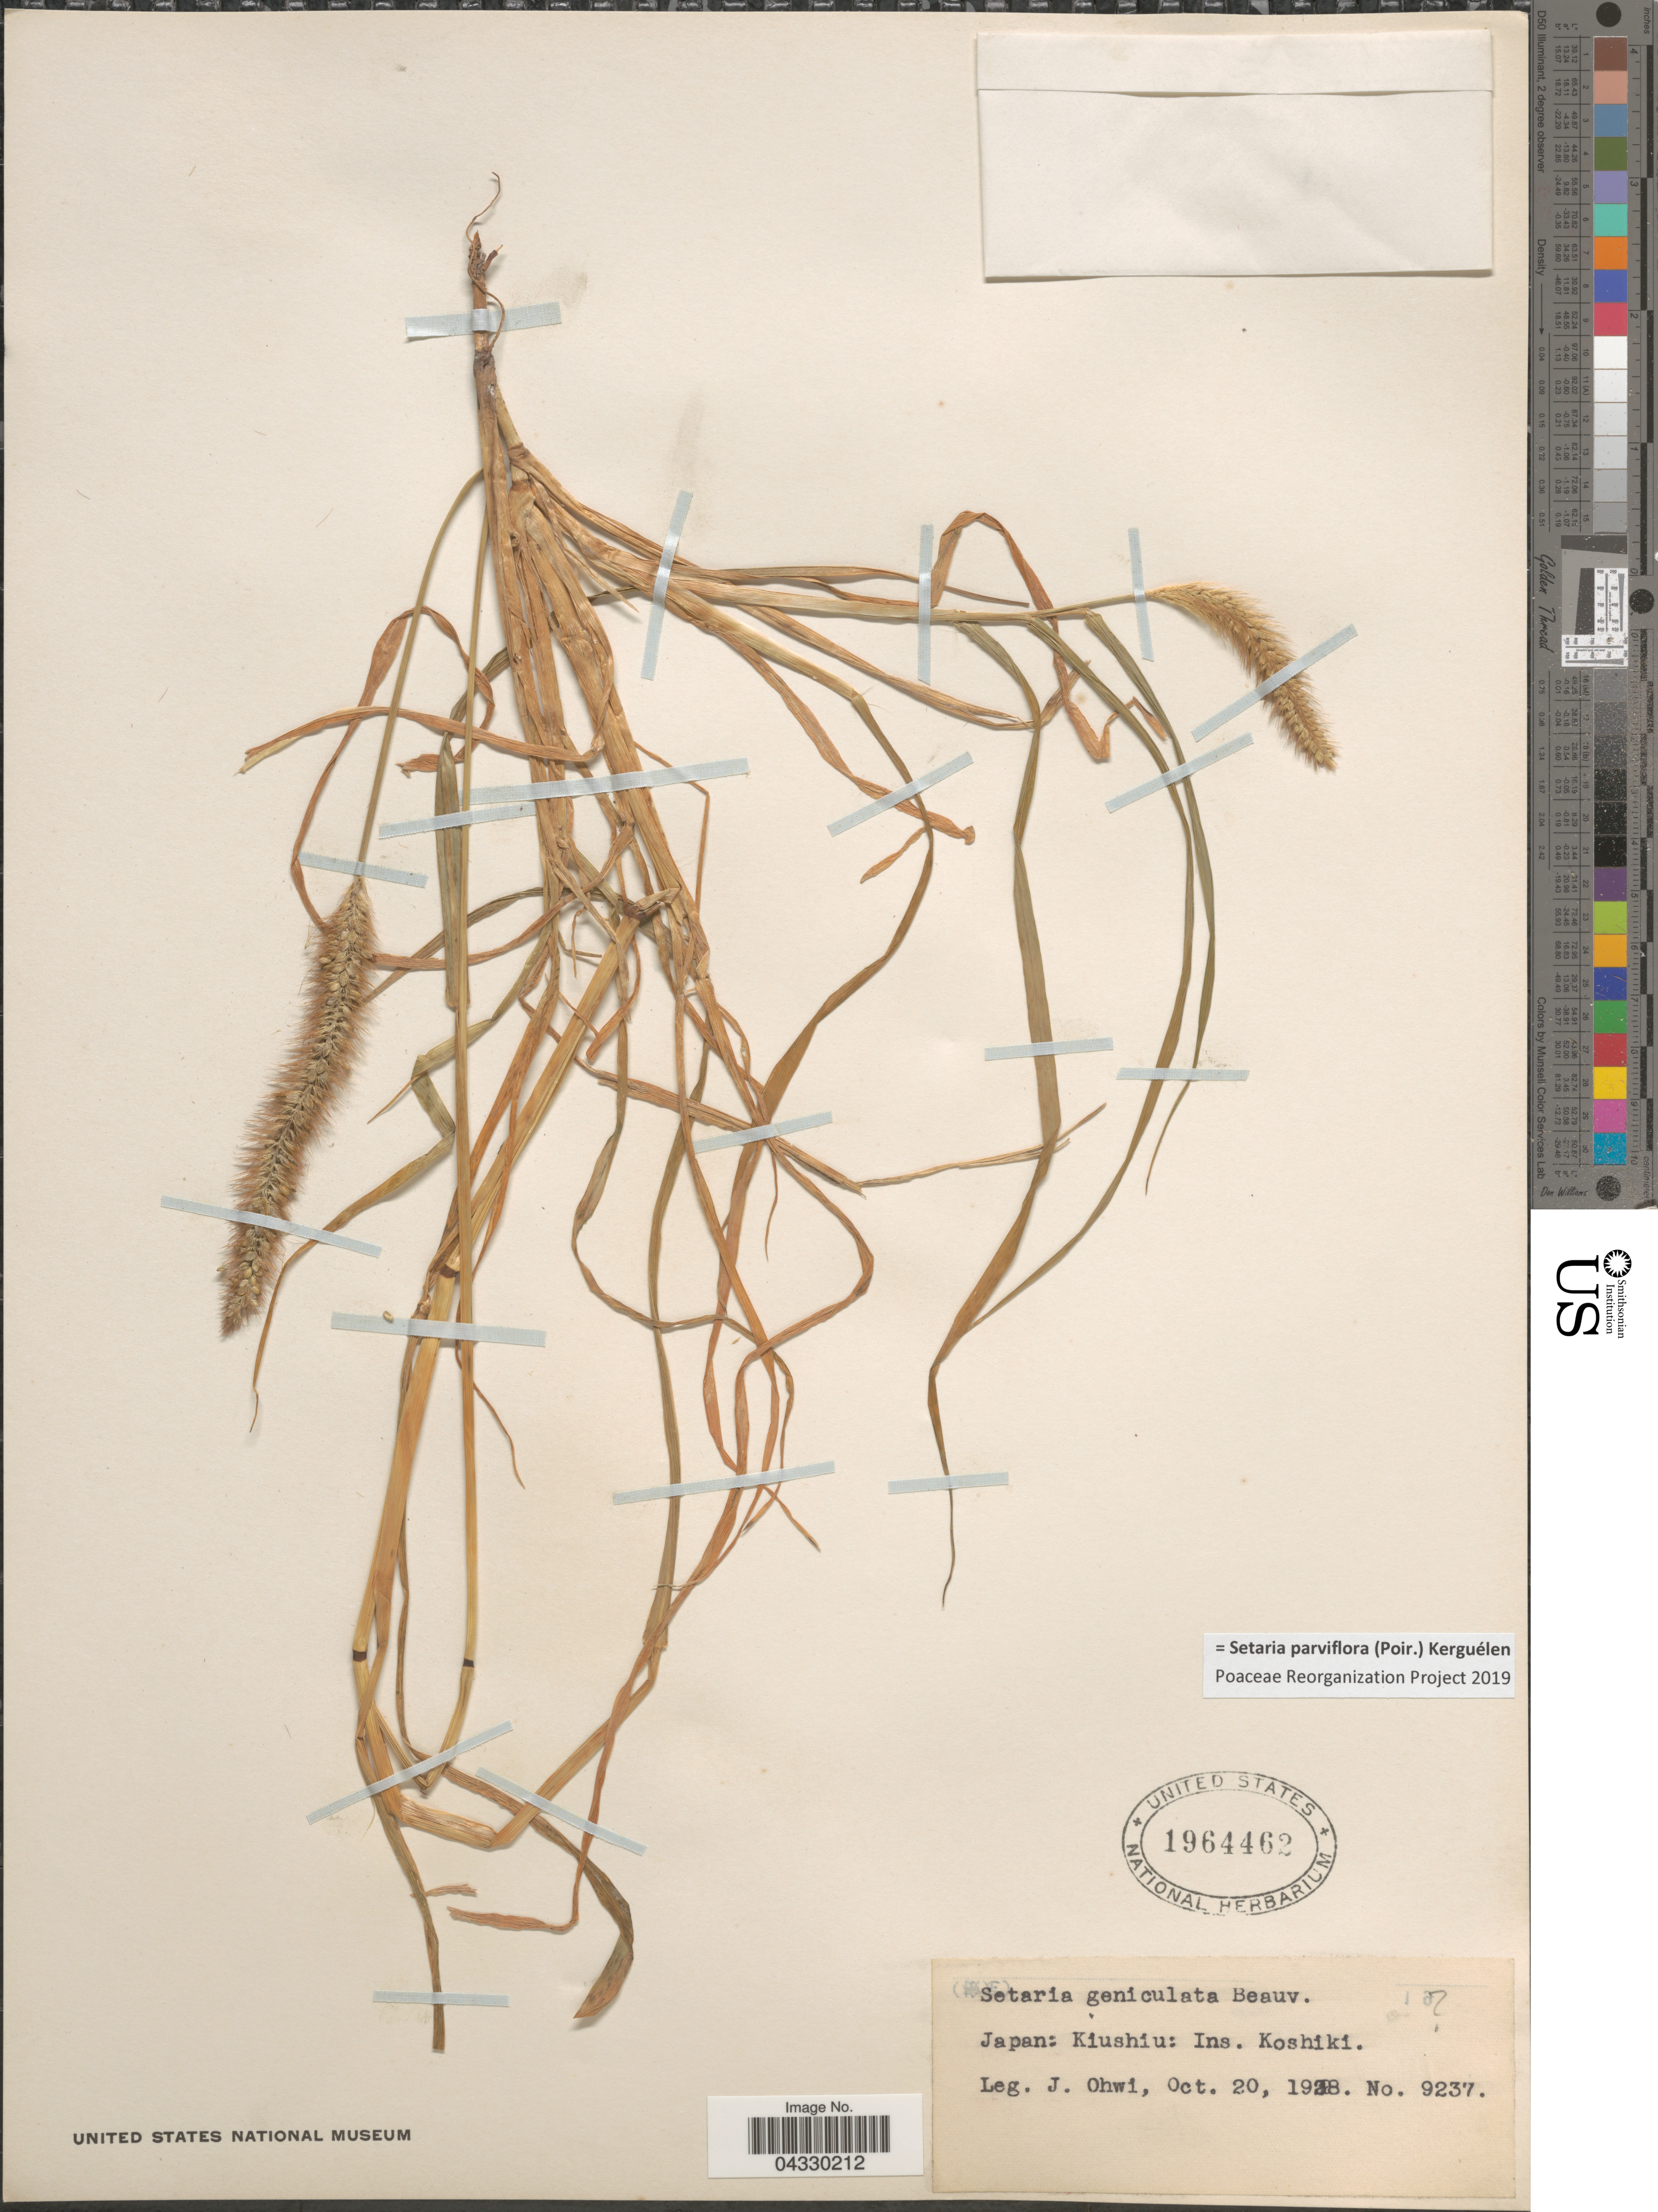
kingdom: Plantae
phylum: Tracheophyta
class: Liliopsida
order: Poales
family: Poaceae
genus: Setaria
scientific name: Setaria parviflora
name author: (Poir.) Kerguélen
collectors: J. Ohwi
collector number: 9237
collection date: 1928-10-20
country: Japan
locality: Kiushiu: Ins. Koshiki.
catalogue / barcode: US 1964462